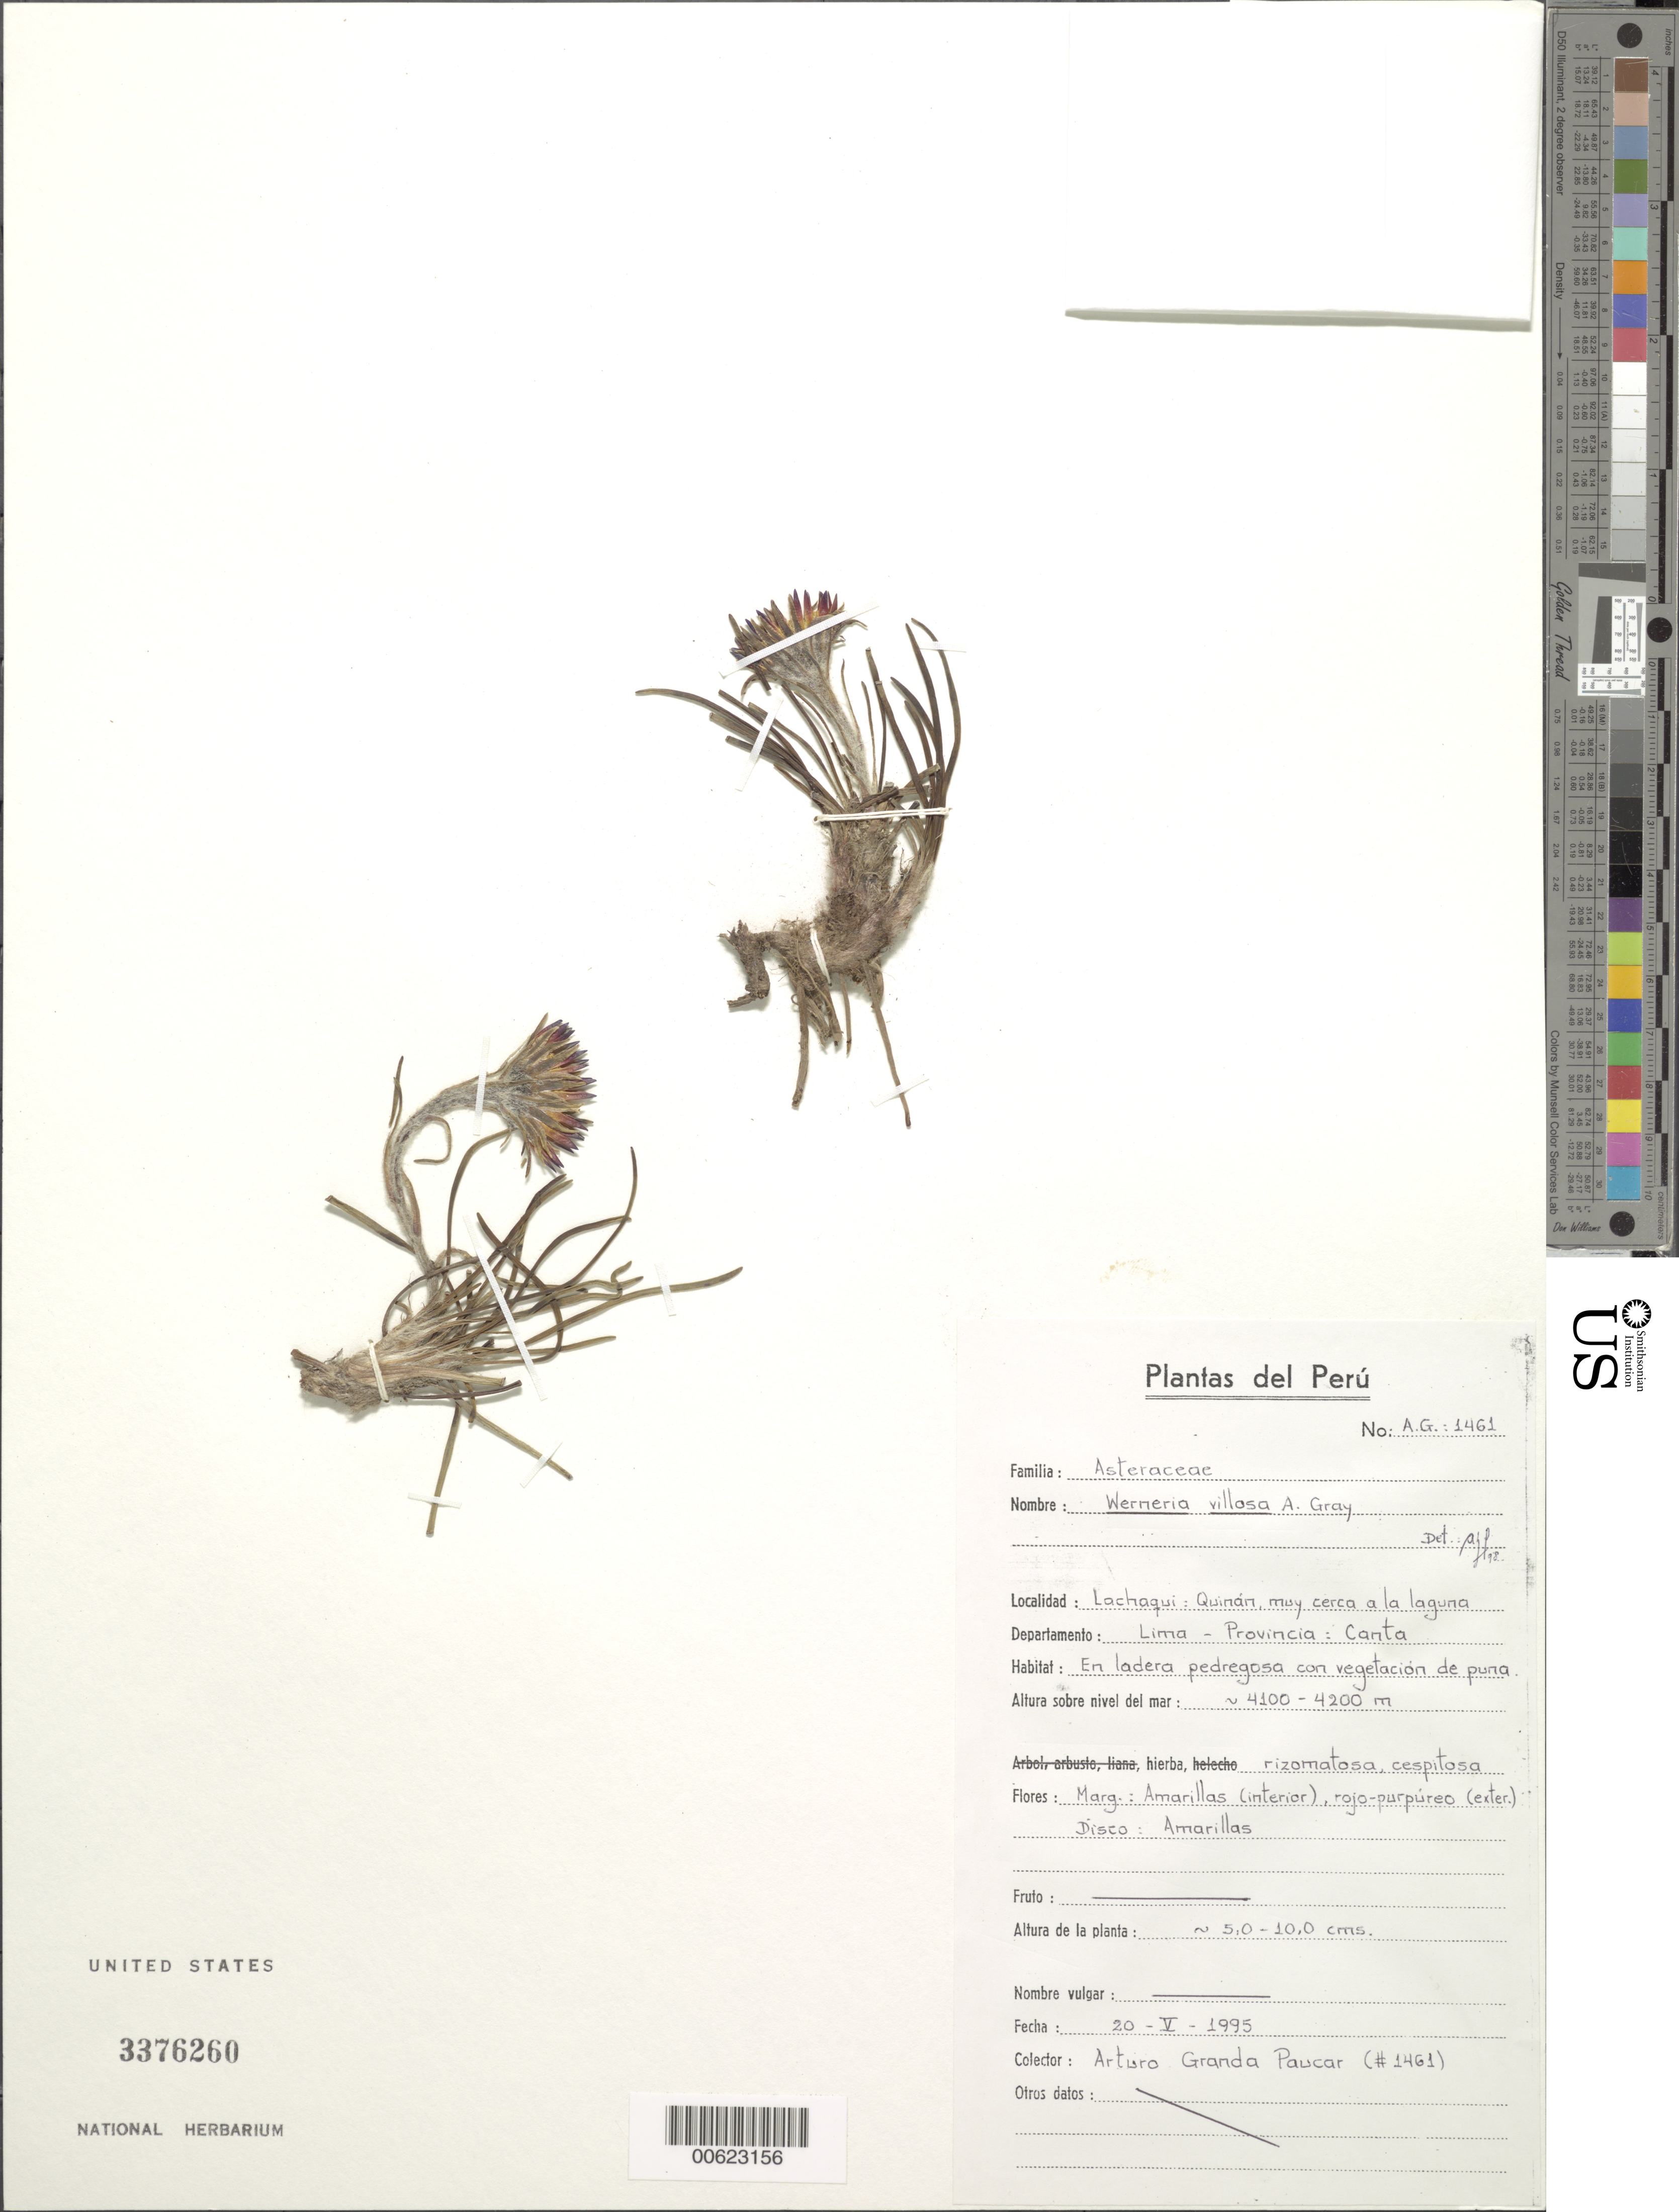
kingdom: Plantae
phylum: Tracheophyta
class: Magnoliopsida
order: Asterales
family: Asteraceae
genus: Werneria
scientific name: Werneria villosa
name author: A. Gray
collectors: A. Granda Paucar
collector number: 1461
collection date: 1995-05-20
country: Peru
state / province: Lima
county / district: Canta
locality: Lima, Lachaqui, Quinan, muy cerca a la laguna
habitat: En ladera pedregosa con vegetacion de puna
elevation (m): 4100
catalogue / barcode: US 3376260